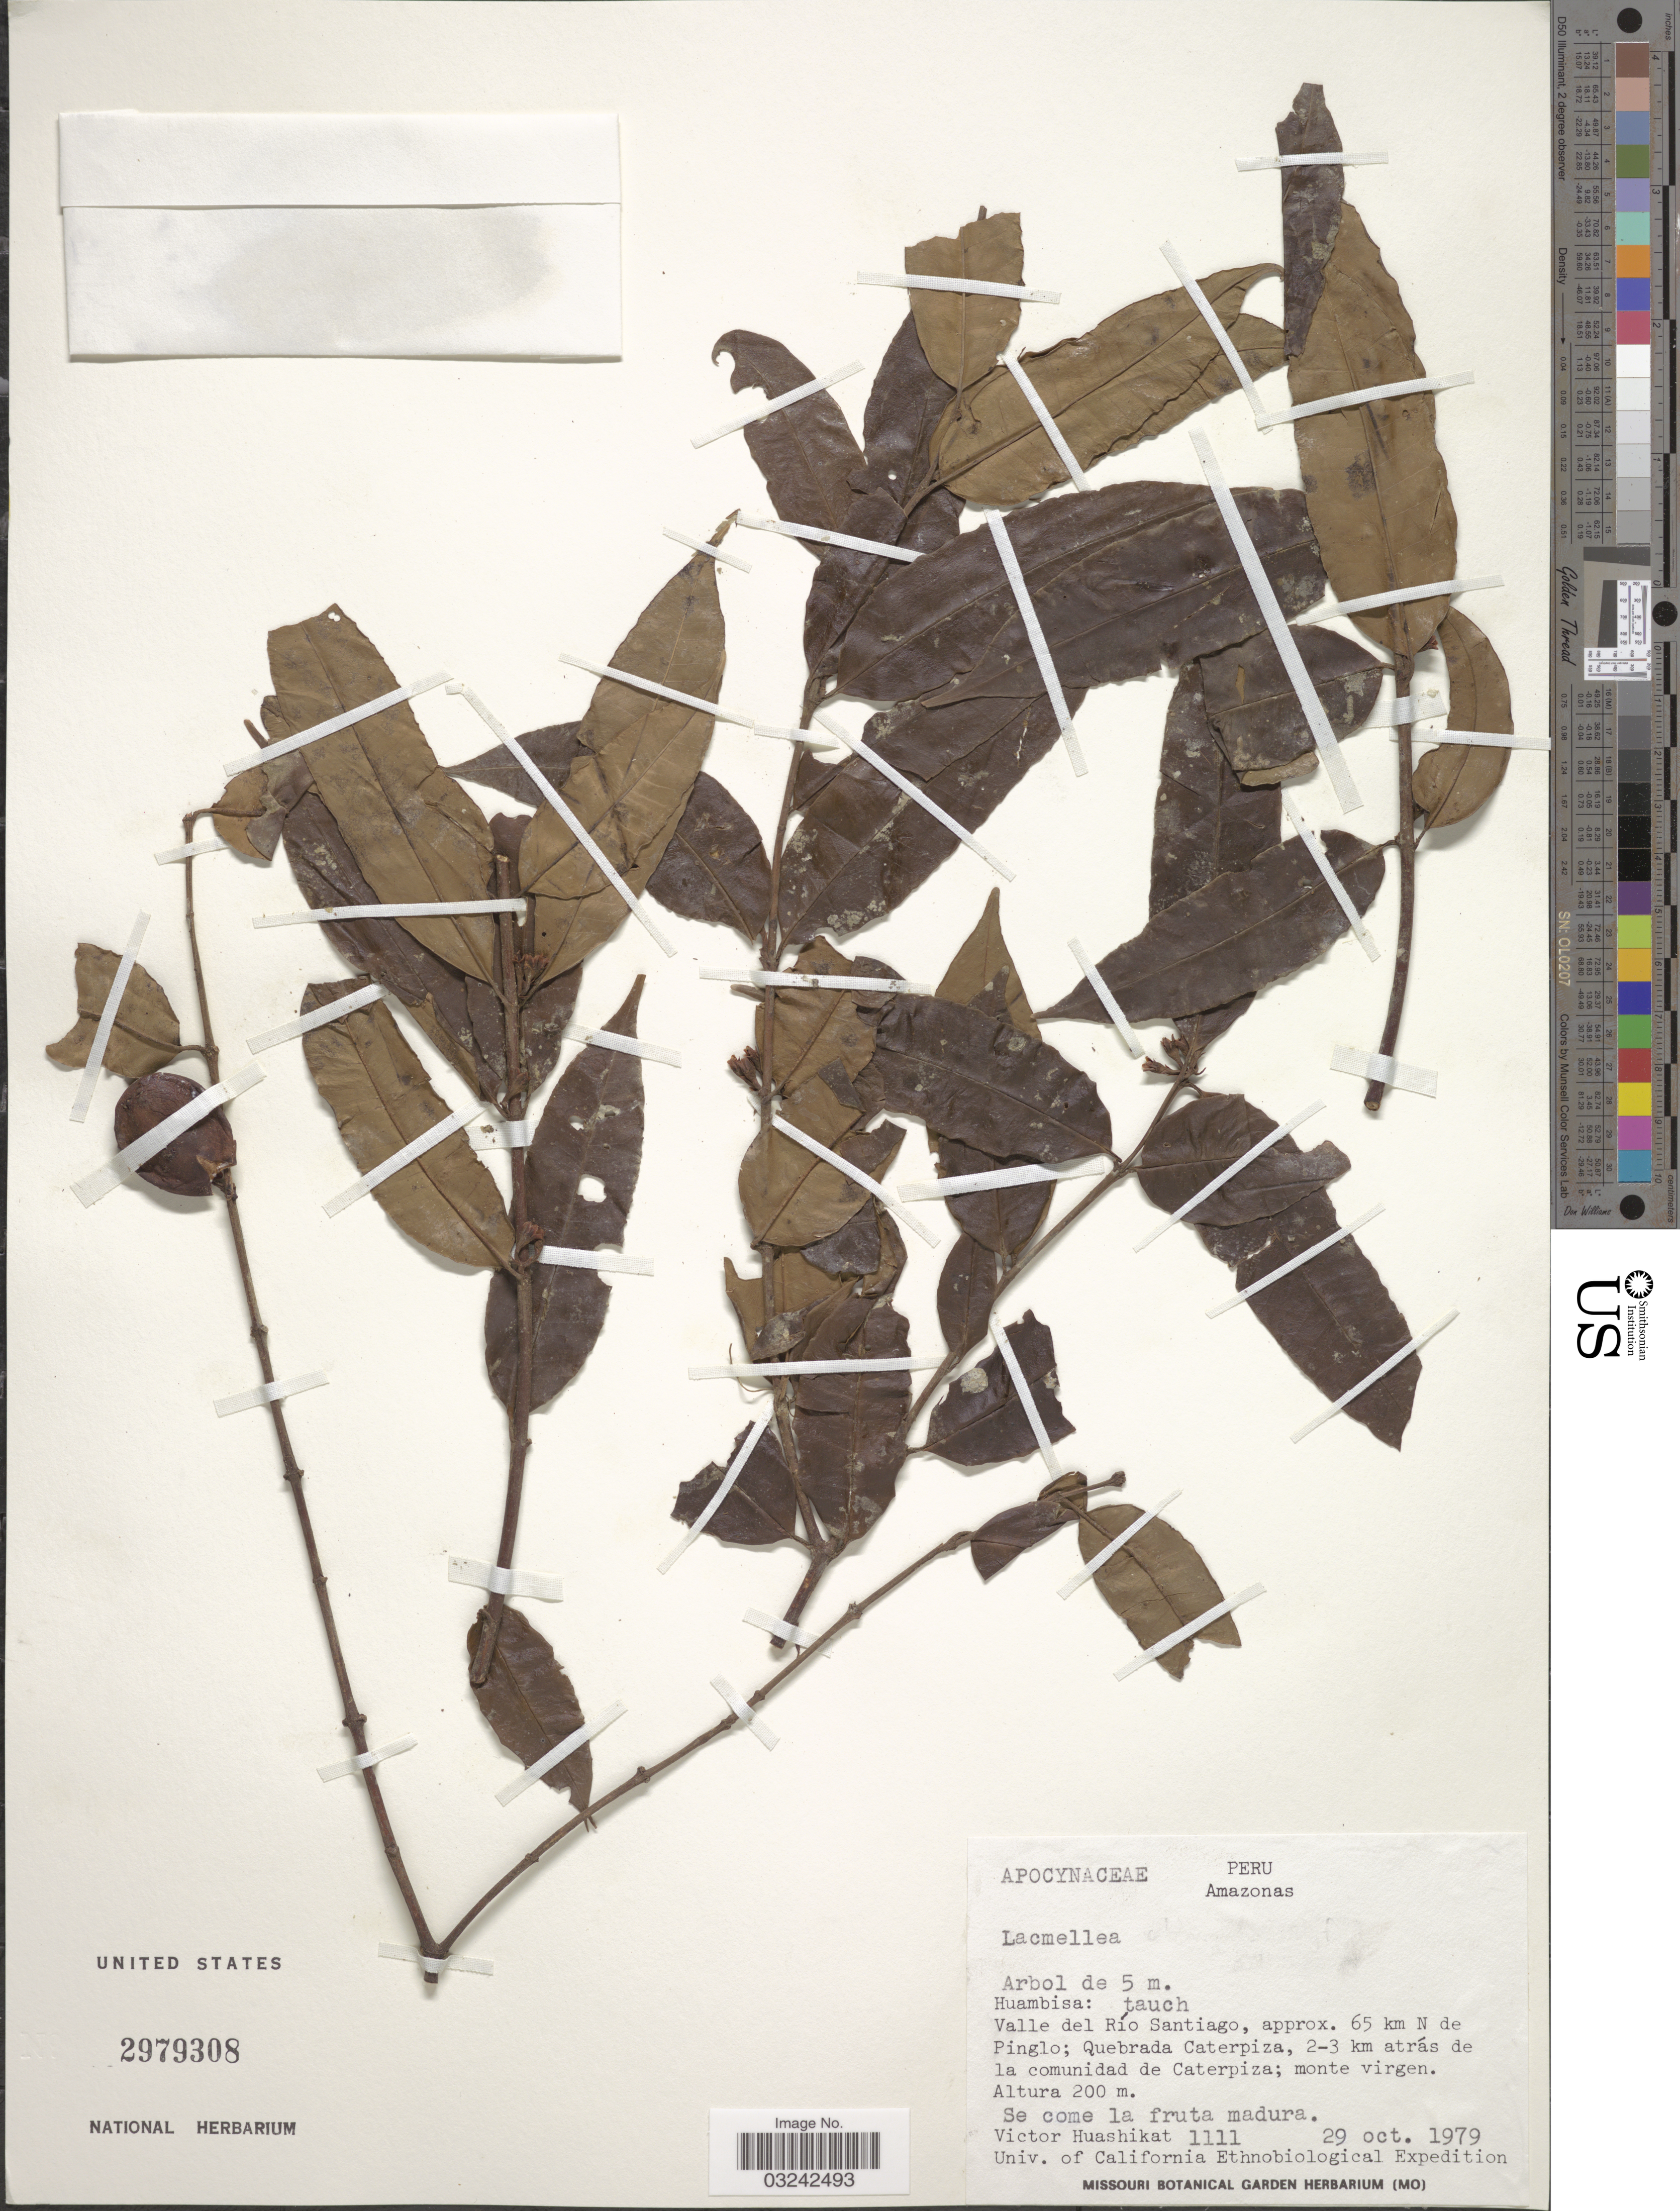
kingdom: Plantae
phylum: Tracheophyta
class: Magnoliopsida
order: Gentianales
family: Apocynaceae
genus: Lacmellea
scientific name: Lacmellea sp.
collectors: V. Huashikat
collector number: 1111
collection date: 1979-10-29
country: Peru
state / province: Amazonas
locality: Huambisa: tauch. Valle del Río Santiago, approx. 65 km N de Pinglo; Quebrada Caterpiza, 2-3 km atrás de la comunidad de Caterpiza.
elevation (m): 200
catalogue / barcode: US 2979308